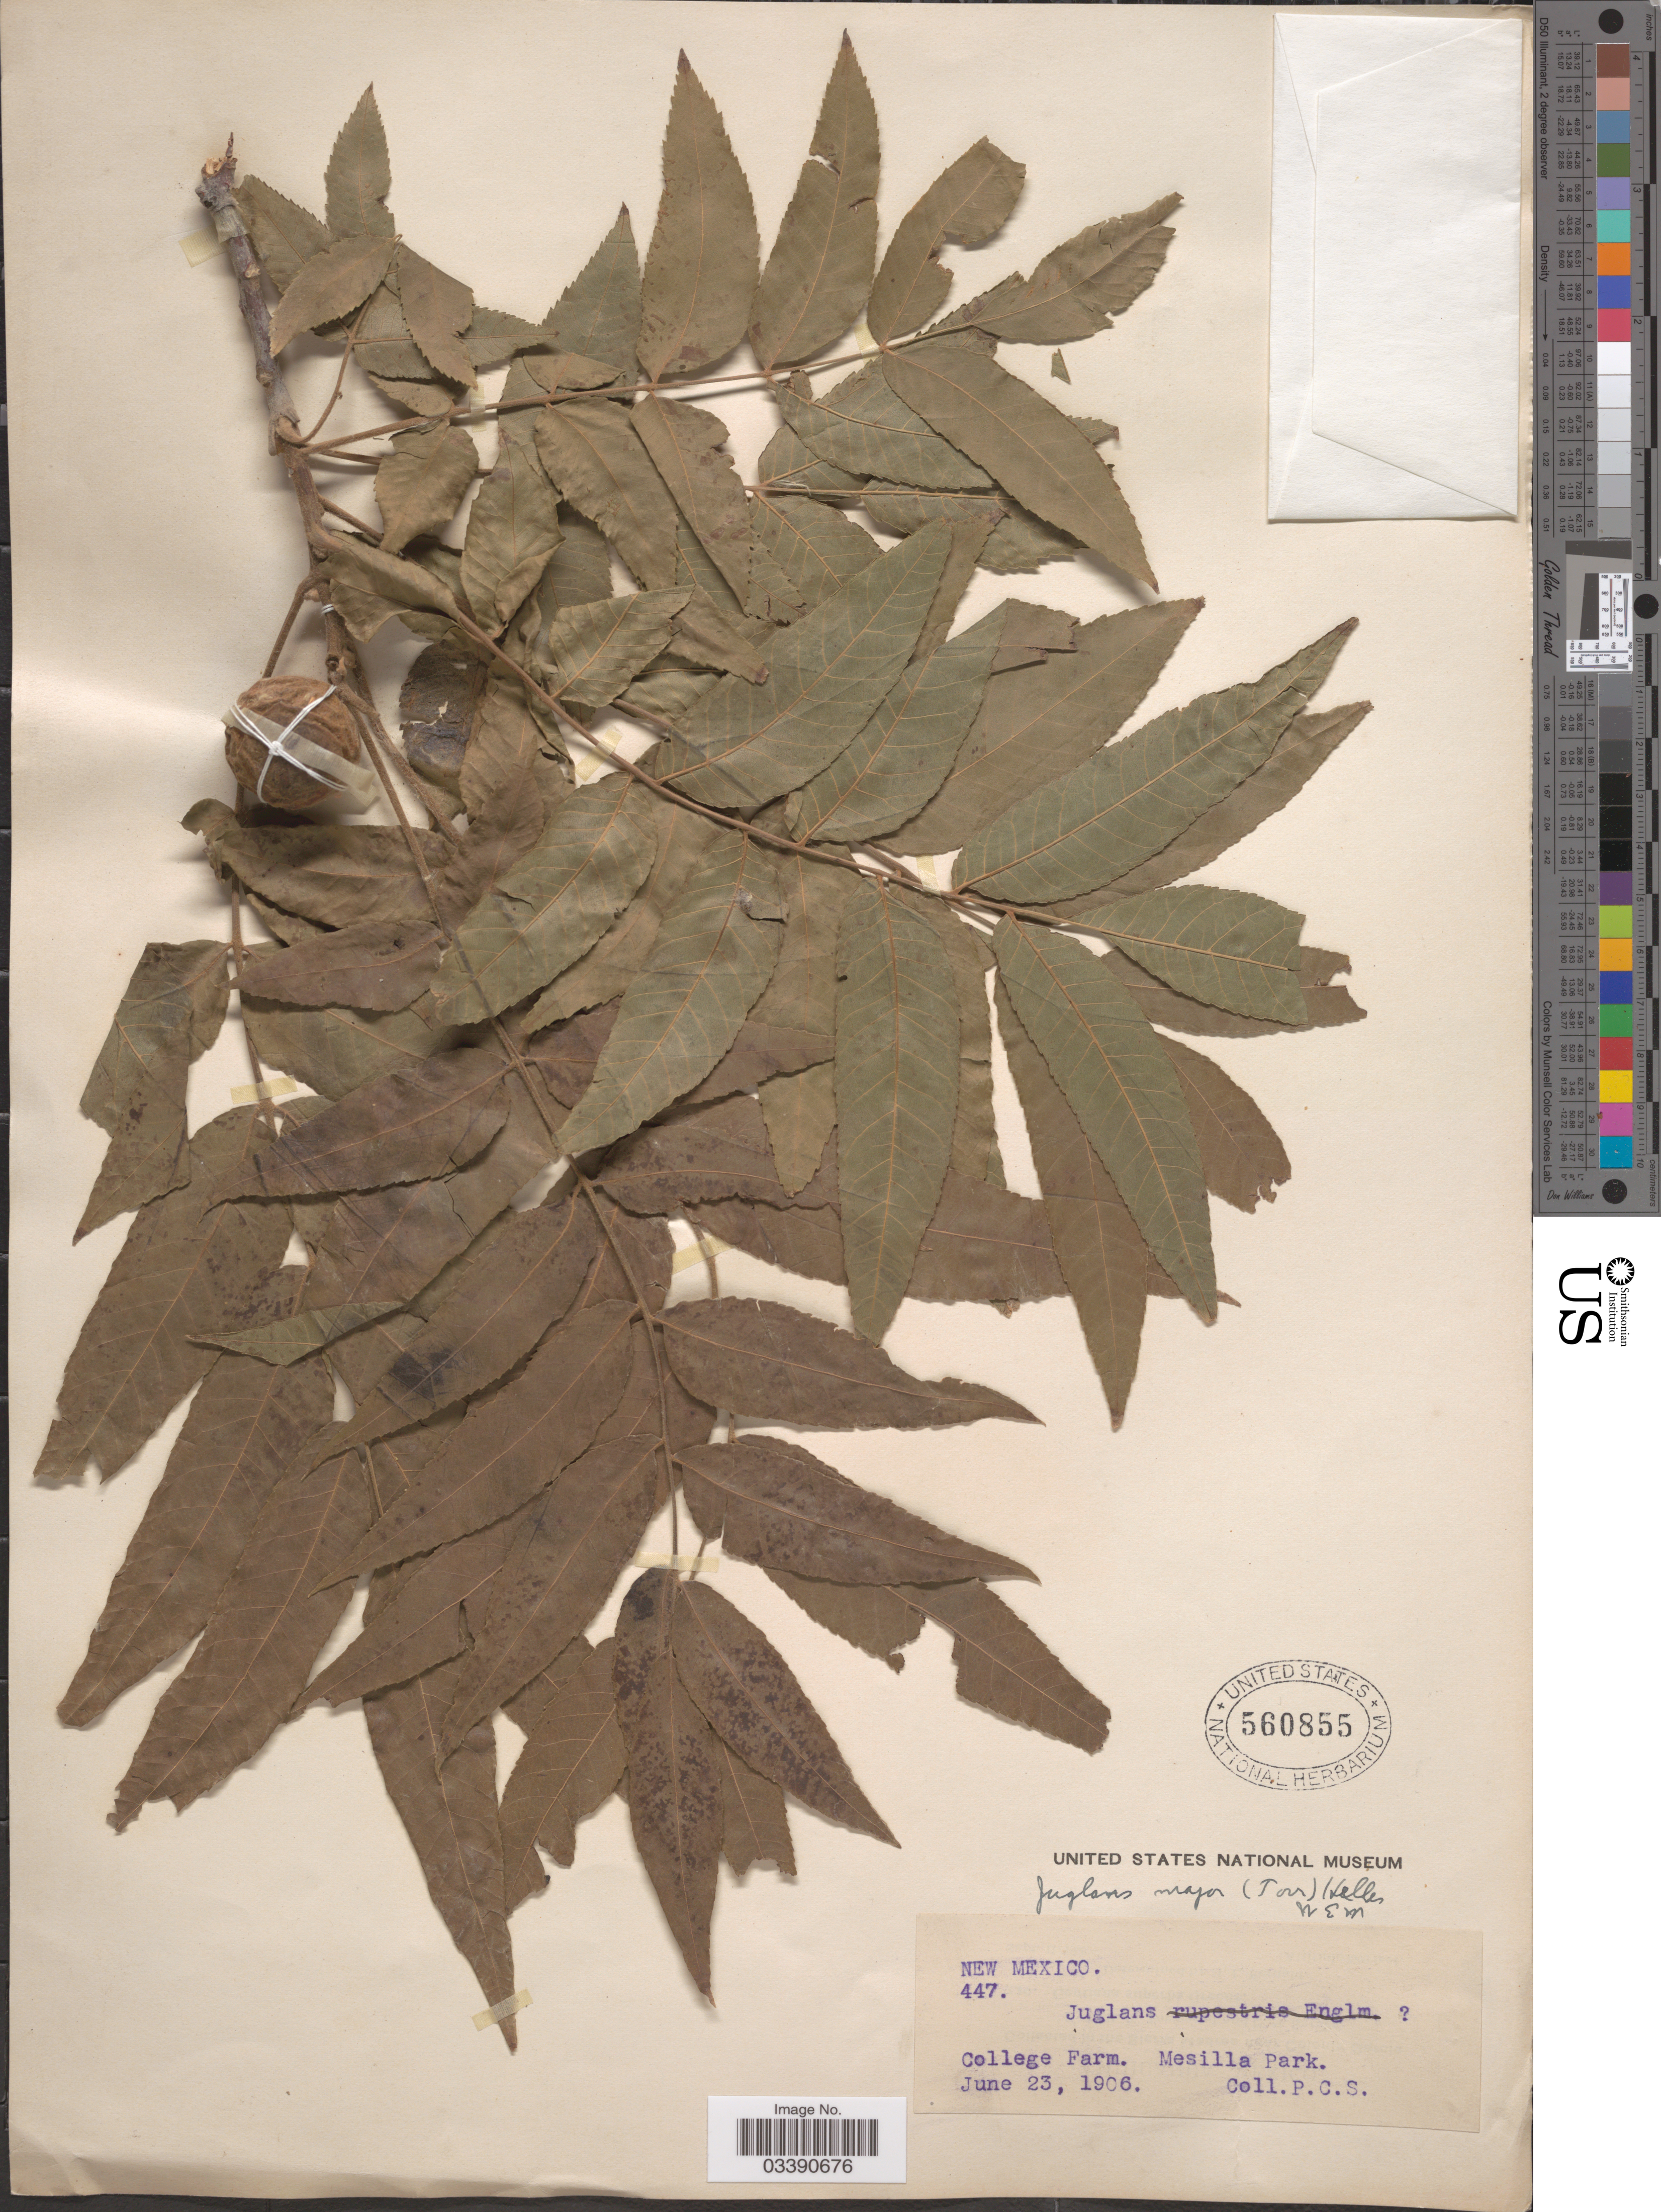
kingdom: Plantae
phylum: Tracheophyta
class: Magnoliopsida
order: Fagales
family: Juglandaceae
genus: Juglans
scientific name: Juglans major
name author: (Torr.) A. Heller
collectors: P. C. S.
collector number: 447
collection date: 1906-06-23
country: United States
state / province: New Mexico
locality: College Farm. Mesilla Park.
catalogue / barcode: US 560855